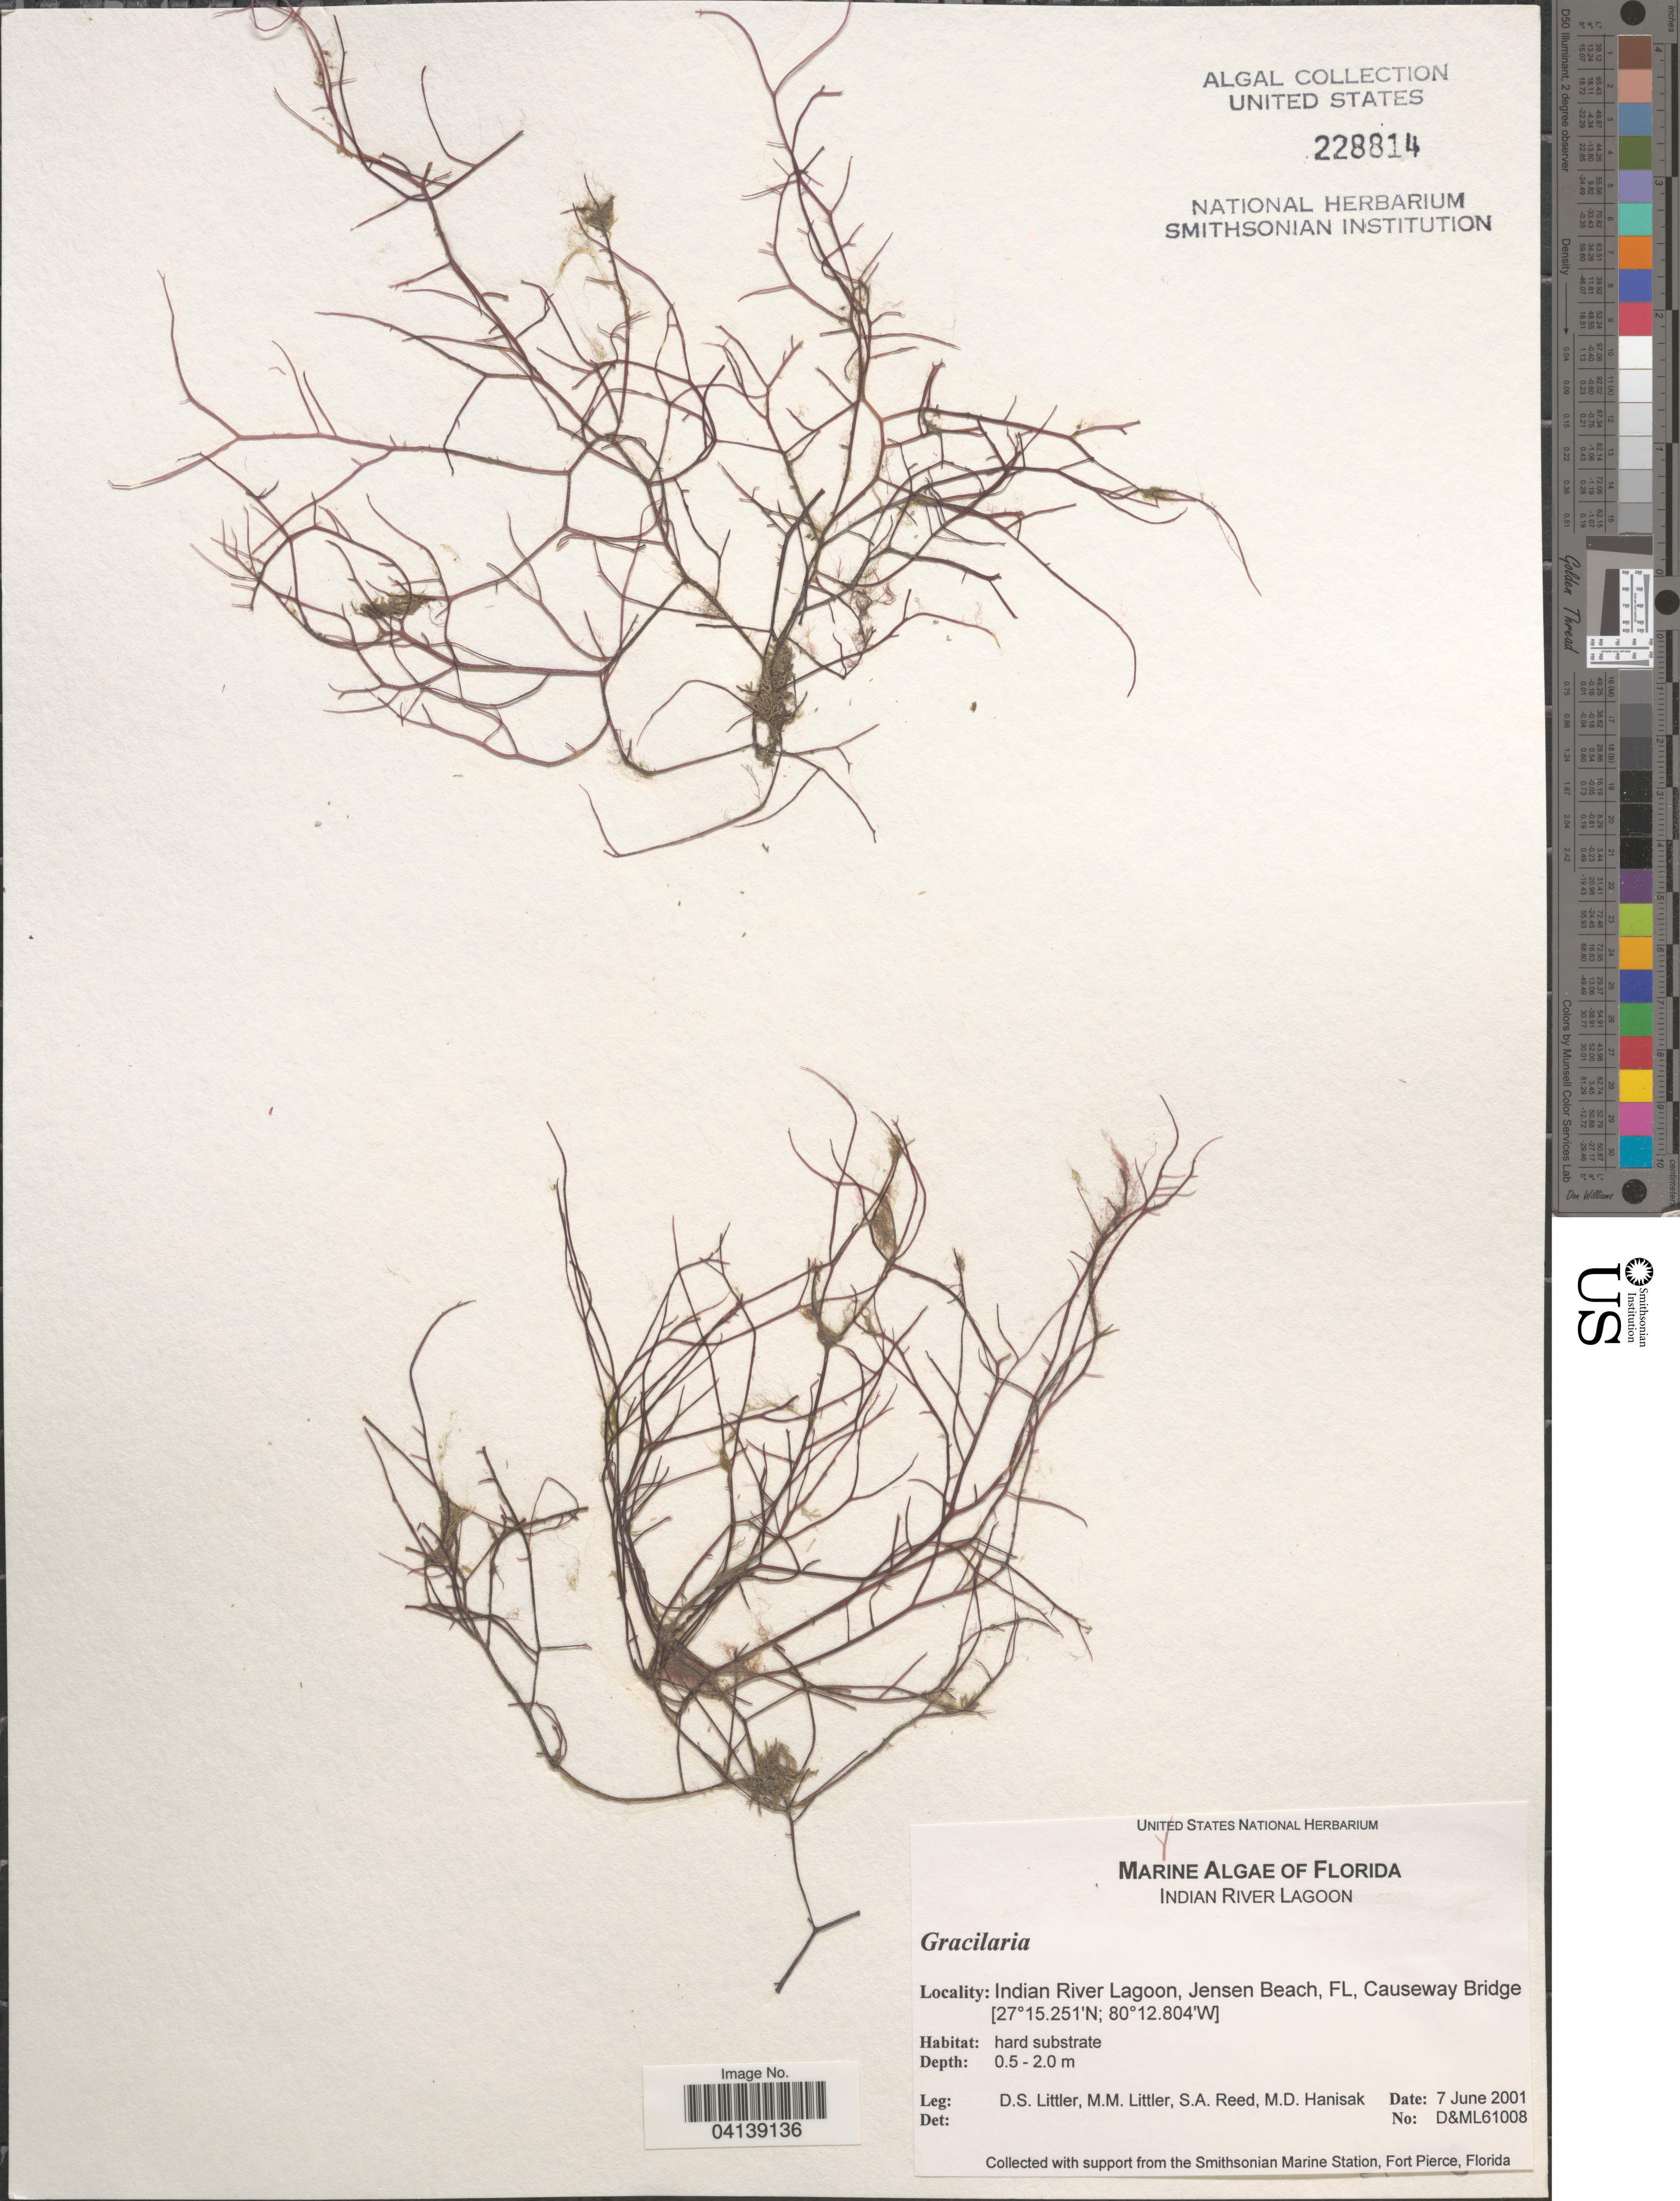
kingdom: Plantae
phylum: Rhodophyta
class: Florideophyceae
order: Gracilariales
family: Gracilariaceae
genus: Gracilaria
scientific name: Gracilaria sp.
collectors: D. S. Littler, S. Reed & M. Hanisak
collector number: D&ML61008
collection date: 2001-06-07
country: United States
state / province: Florida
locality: Indian River Lagoon, Jensen Beach, Causeway Bridge.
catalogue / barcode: US 228814